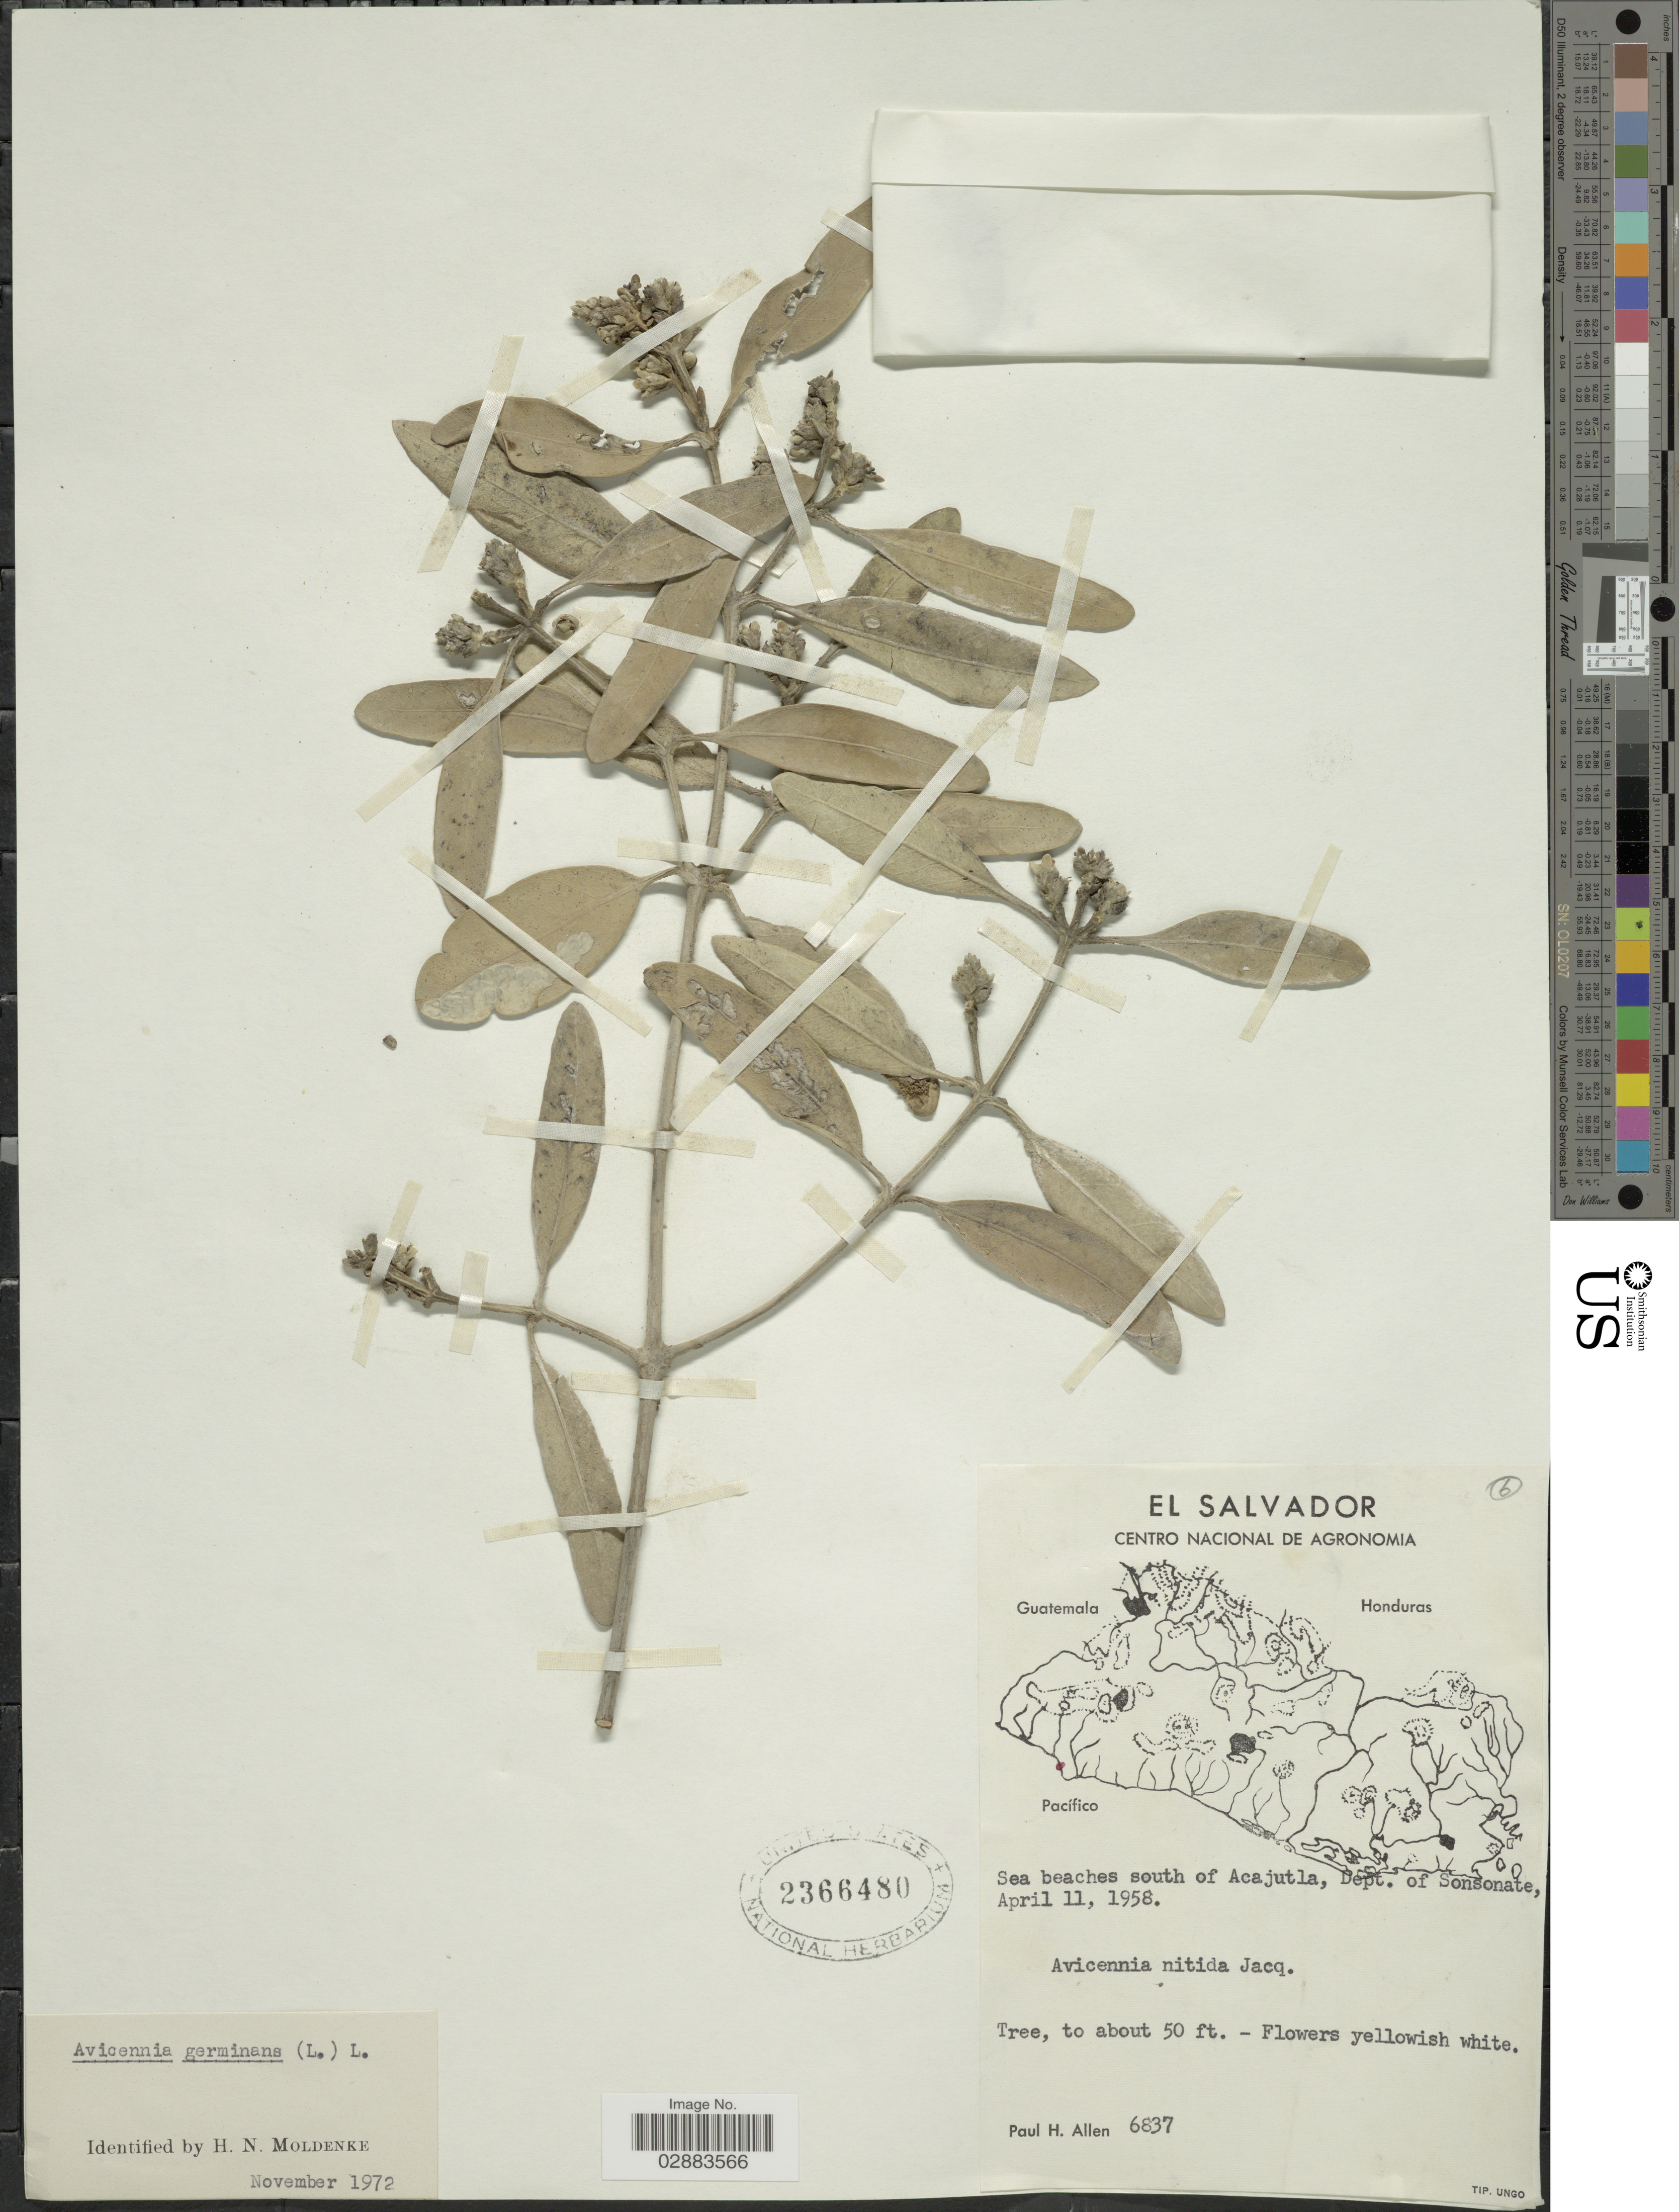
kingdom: Plantae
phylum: Tracheophyta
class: Magnoliopsida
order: Lamiales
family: Acanthaceae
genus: Avicennia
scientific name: Avicennia germinans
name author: (L.) L.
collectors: P. H. Allen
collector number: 6837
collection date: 1958-04-11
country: El Salvador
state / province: Sonsonate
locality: Sea beaches south of Acajutla, Dept. of Sonsonate.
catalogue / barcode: US 2366480